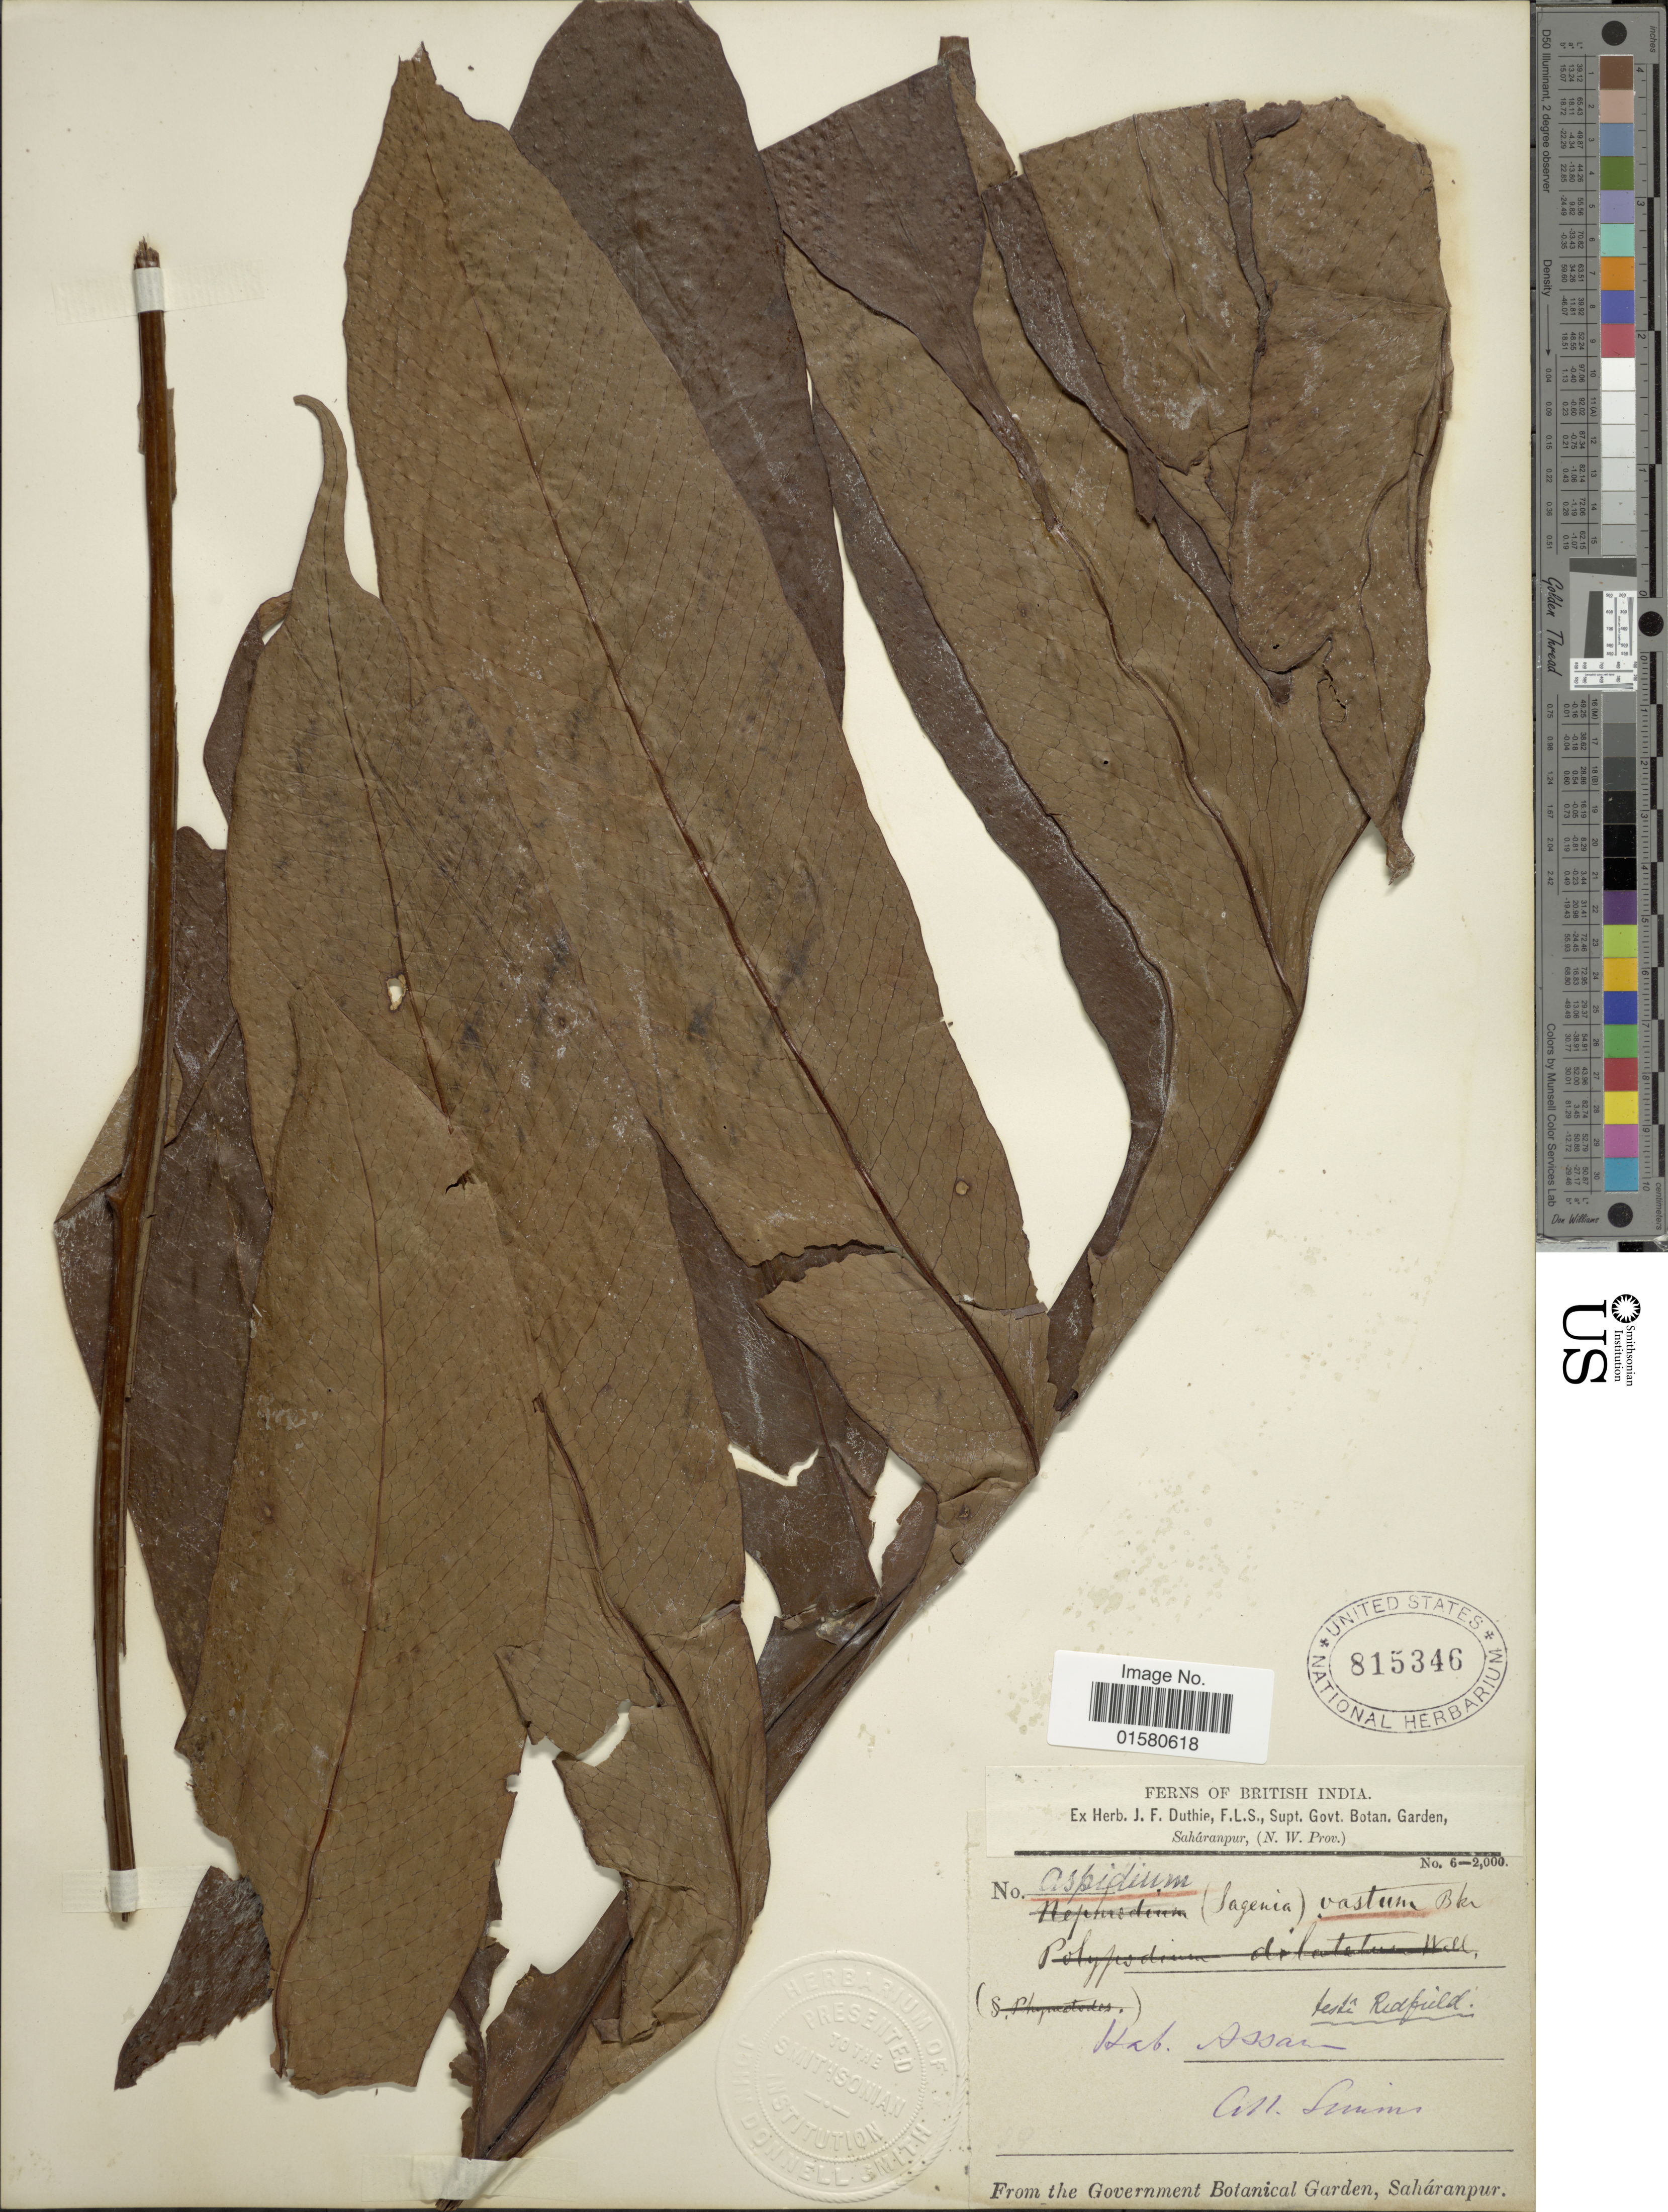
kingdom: Plantae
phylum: Tracheophyta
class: Polypodiopsida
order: Polypodiales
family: Tectariaceae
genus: Tectaria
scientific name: Tectaria vasta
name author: (Bedd.) Copel.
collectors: ex herb. J. F. Duthie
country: India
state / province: Assam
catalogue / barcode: US 815346